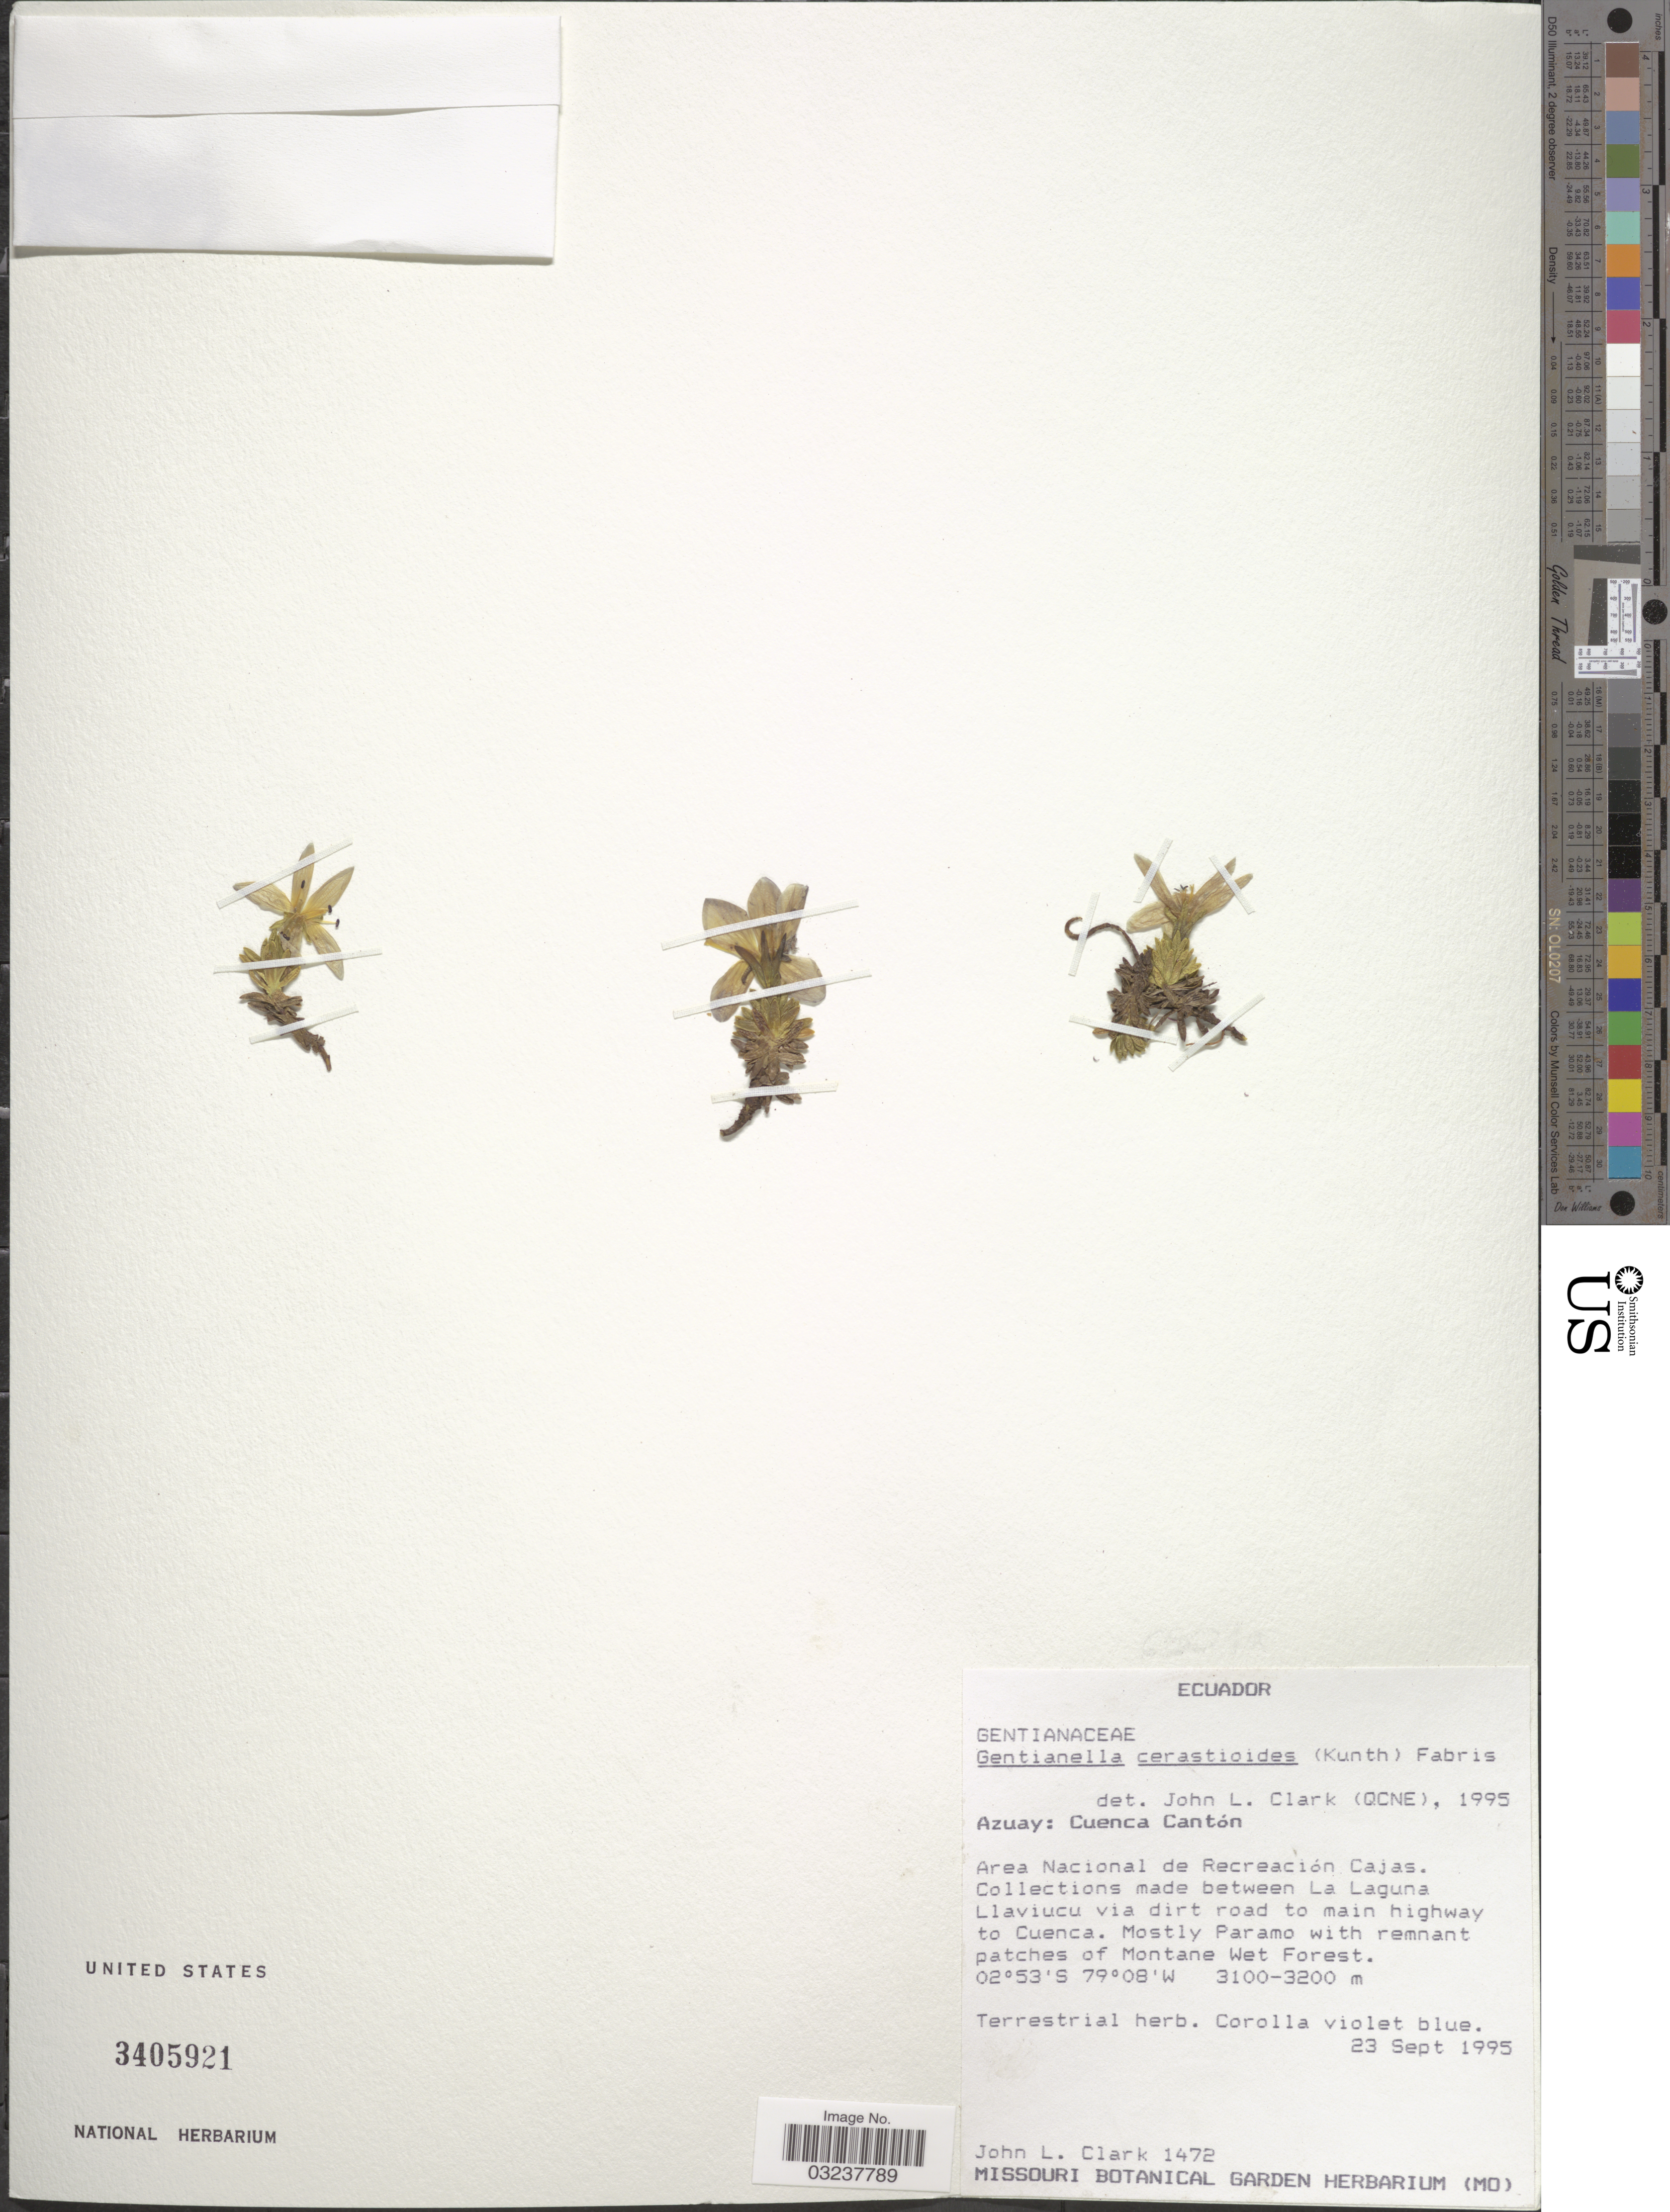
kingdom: Plantae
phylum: Tracheophyta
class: Magnoliopsida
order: Gentianales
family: Gentianaceae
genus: Gentianella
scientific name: Gentianella cerastioides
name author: (Kunth) Fabris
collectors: J. L. Clark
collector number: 1472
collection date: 1995-09-23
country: Ecuador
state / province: Azuay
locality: Cuenca Cantón, Area Nacional de Recreación Cajas. Collections made between La Laguna Llaviucu via dirt road to main highway to Cuenca.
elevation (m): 3100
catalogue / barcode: US 3405921